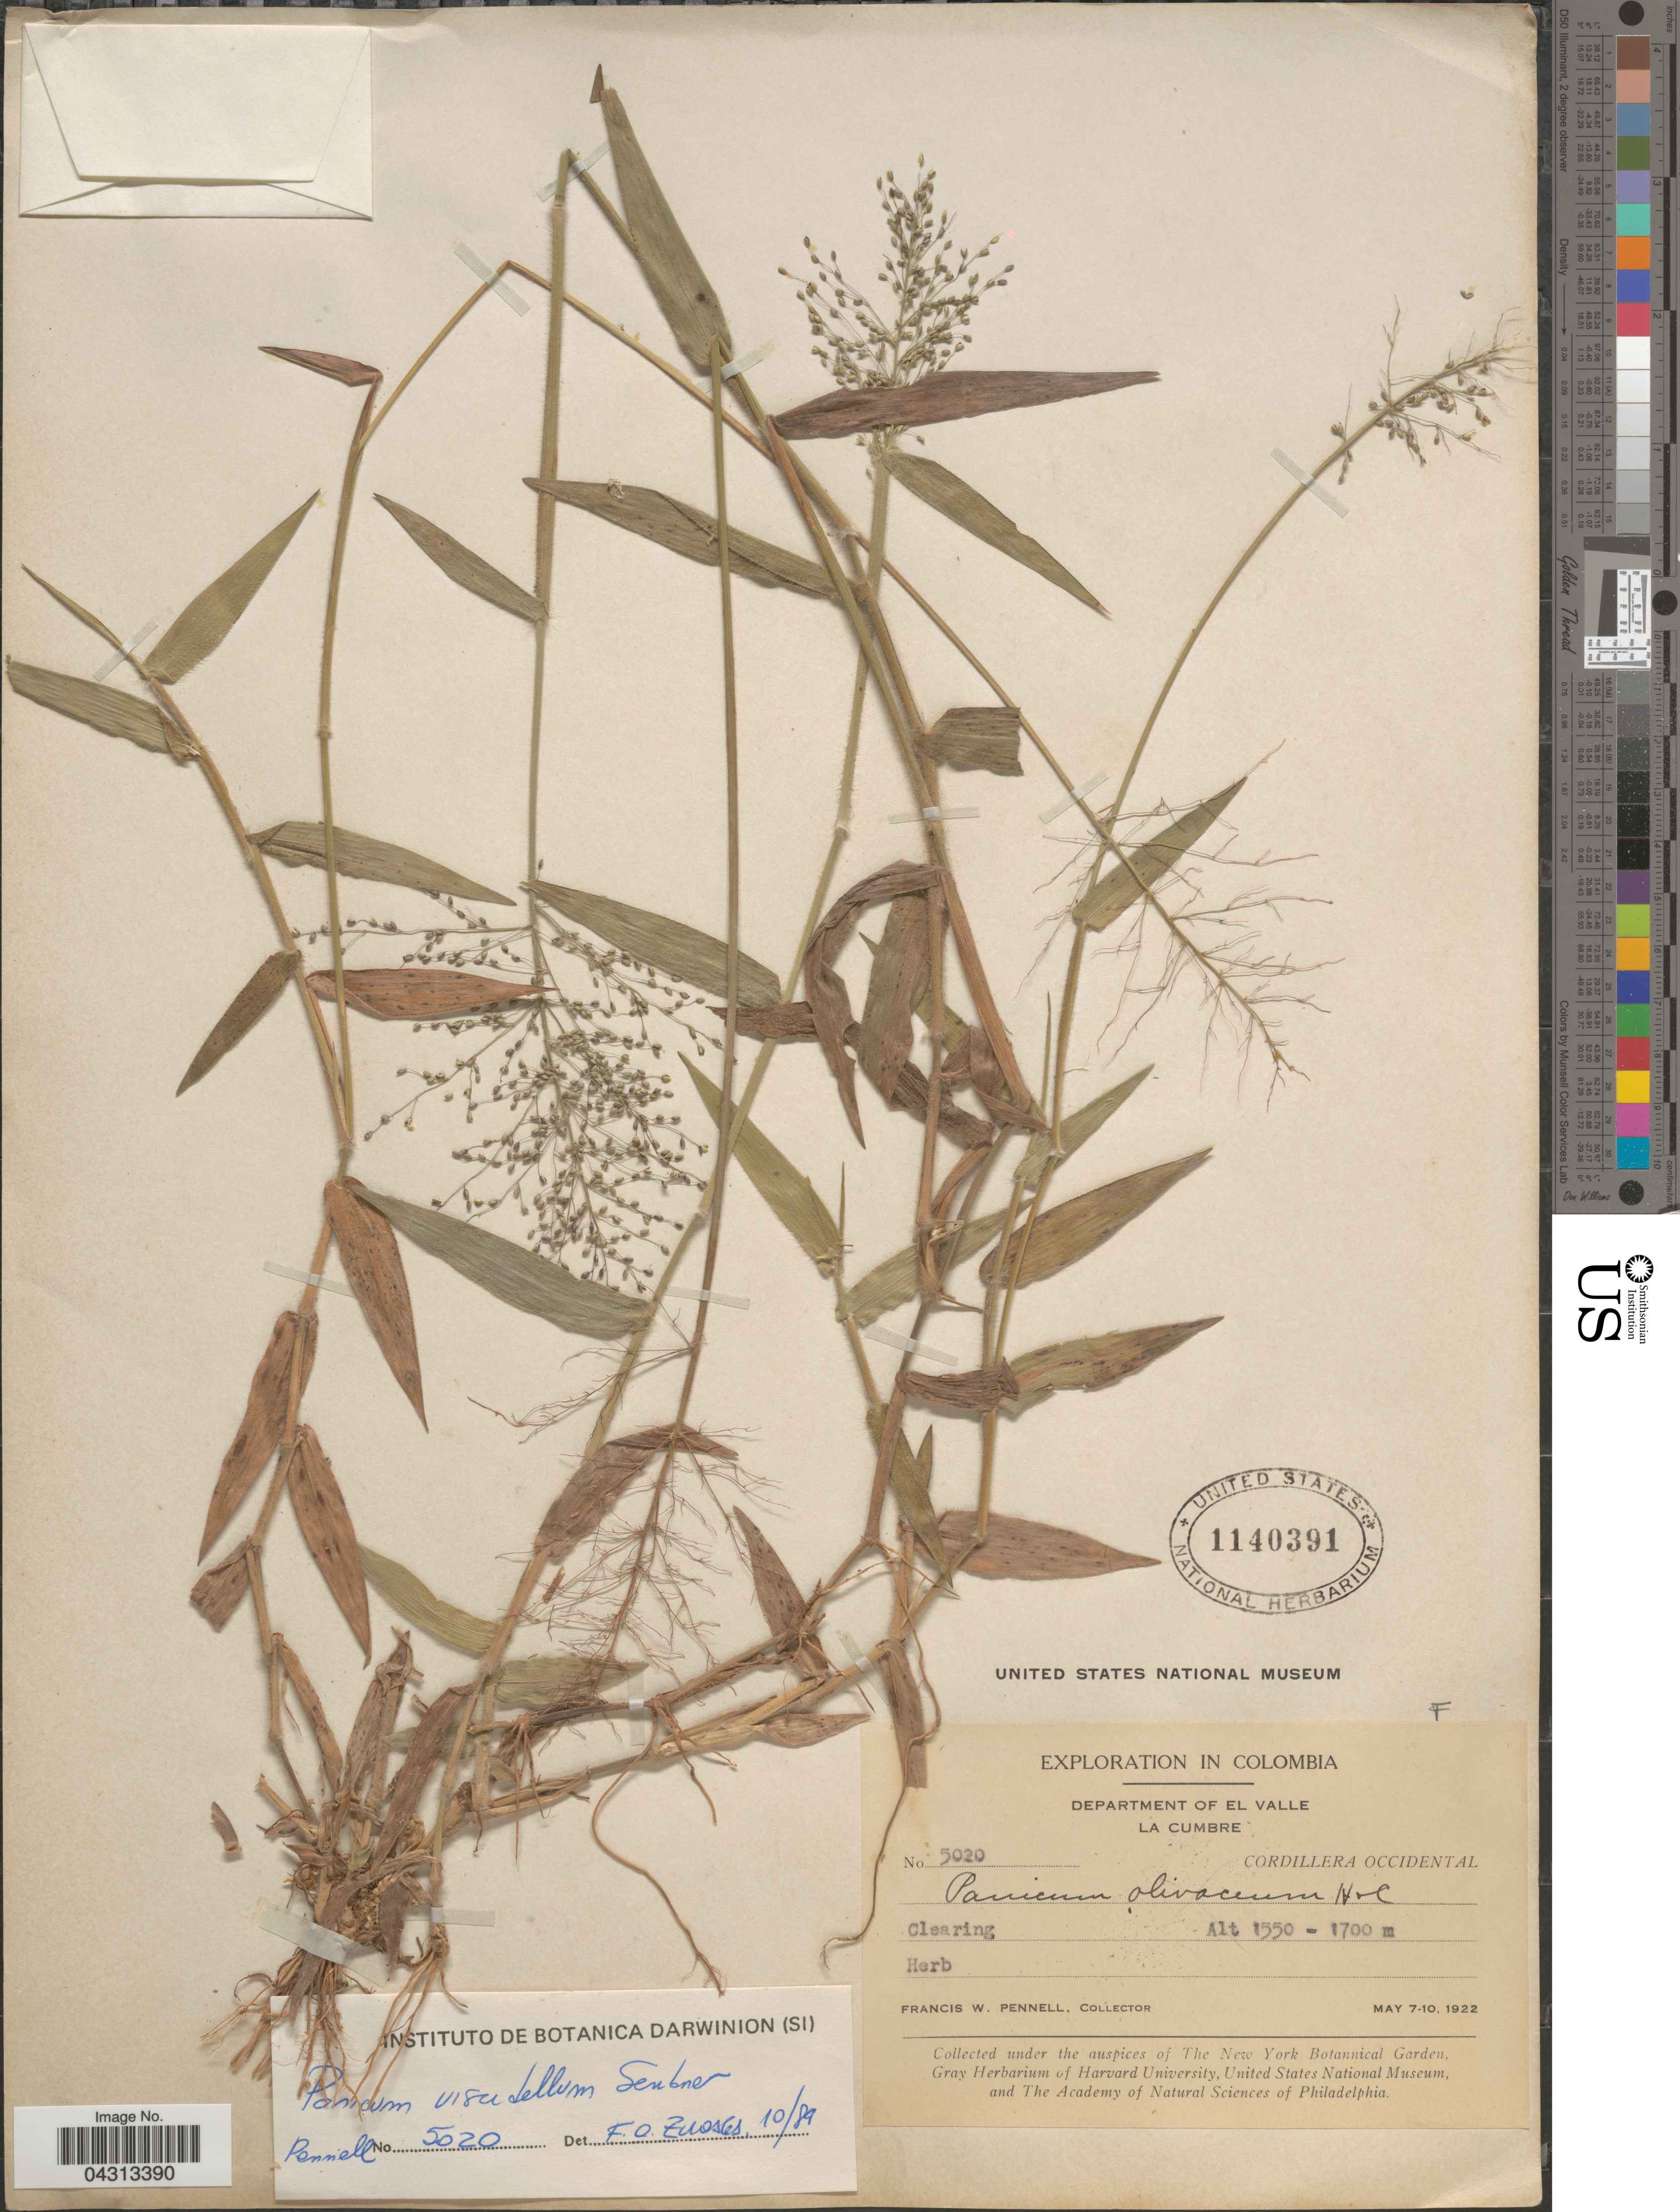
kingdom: Plantae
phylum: Tracheophyta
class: Liliopsida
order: Poales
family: Poaceae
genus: Dichanthelium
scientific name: Dichanthelium viscidellum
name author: (Scribn.) Gould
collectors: F. W. Pennell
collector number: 5020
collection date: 1922-05-07/1922-05-10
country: Colombia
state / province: Valle del Cauca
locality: Exploration in Colombia. Department of El Valle. La Cumbre. Cordillera Occidental.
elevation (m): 1550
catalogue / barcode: US 1140391